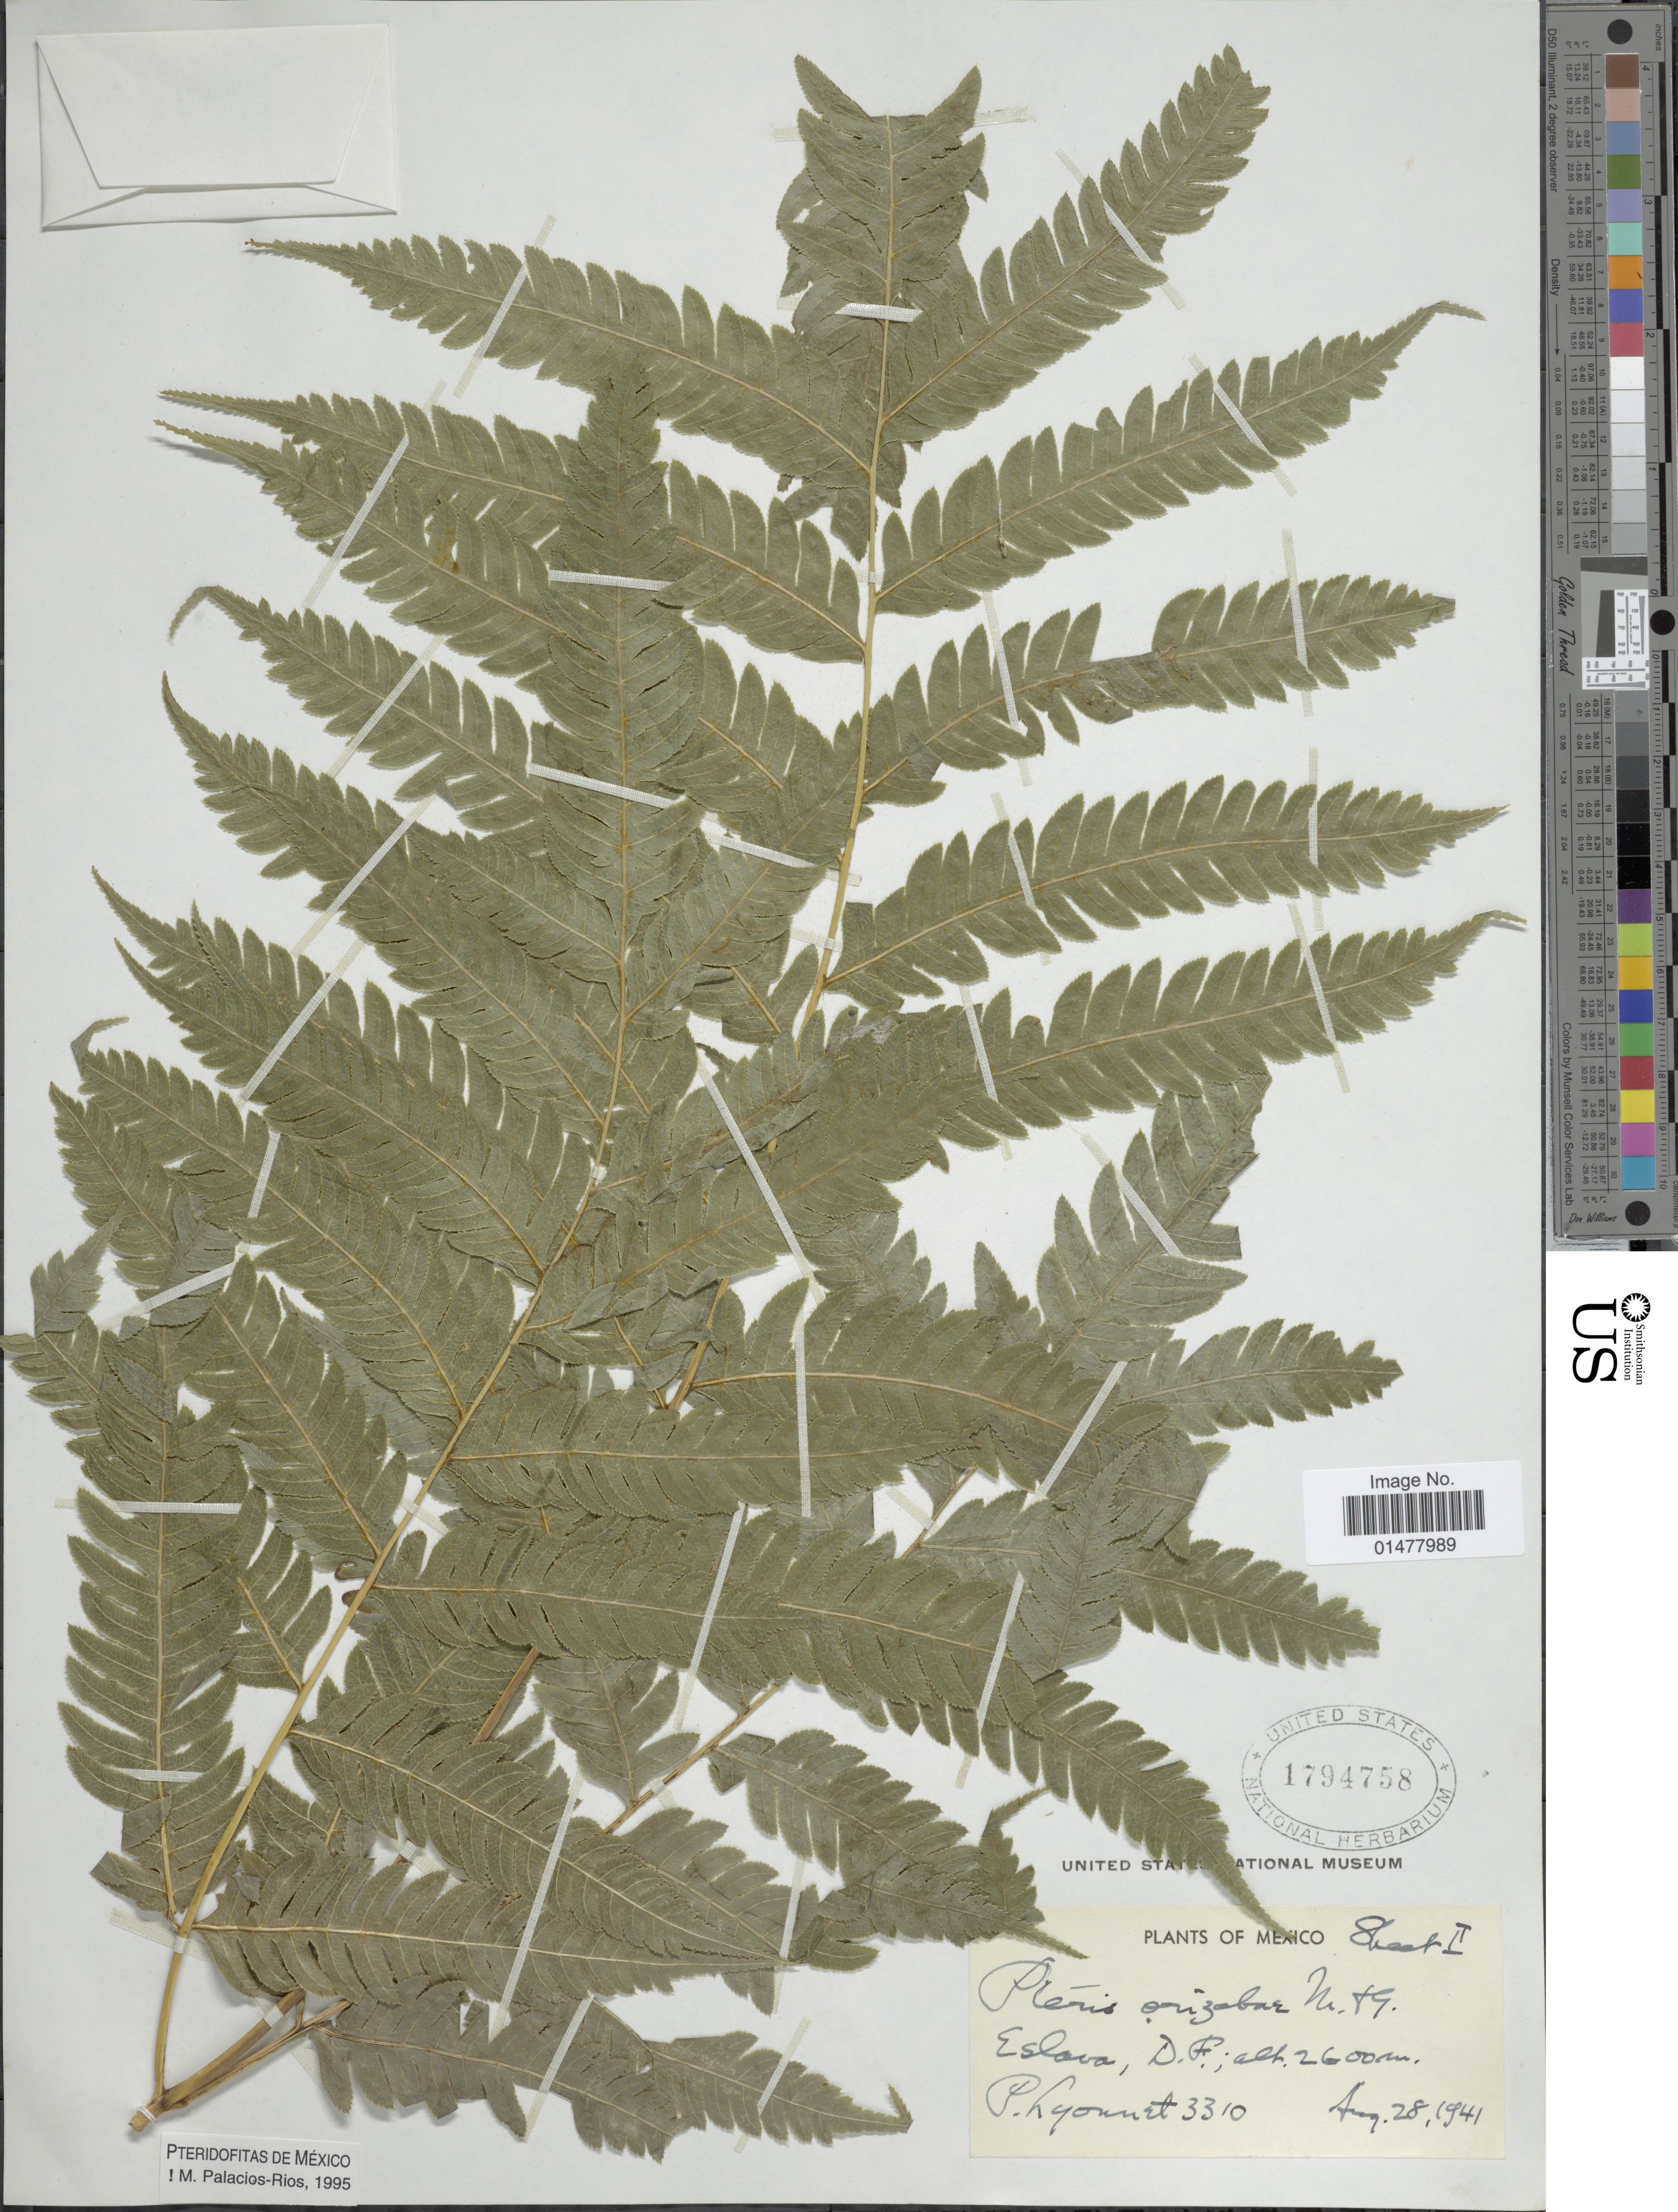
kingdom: Plantae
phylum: Tracheophyta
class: Polypodiopsida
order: Polypodiales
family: Pteridaceae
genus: Pteris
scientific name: Pteris orizabae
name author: M. Martens & Galeotti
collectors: P. Lyonnet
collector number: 3310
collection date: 1941-08-28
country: Mexico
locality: Plants of Mexico, Eslava, D. F.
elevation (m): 2600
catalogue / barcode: US 1794758